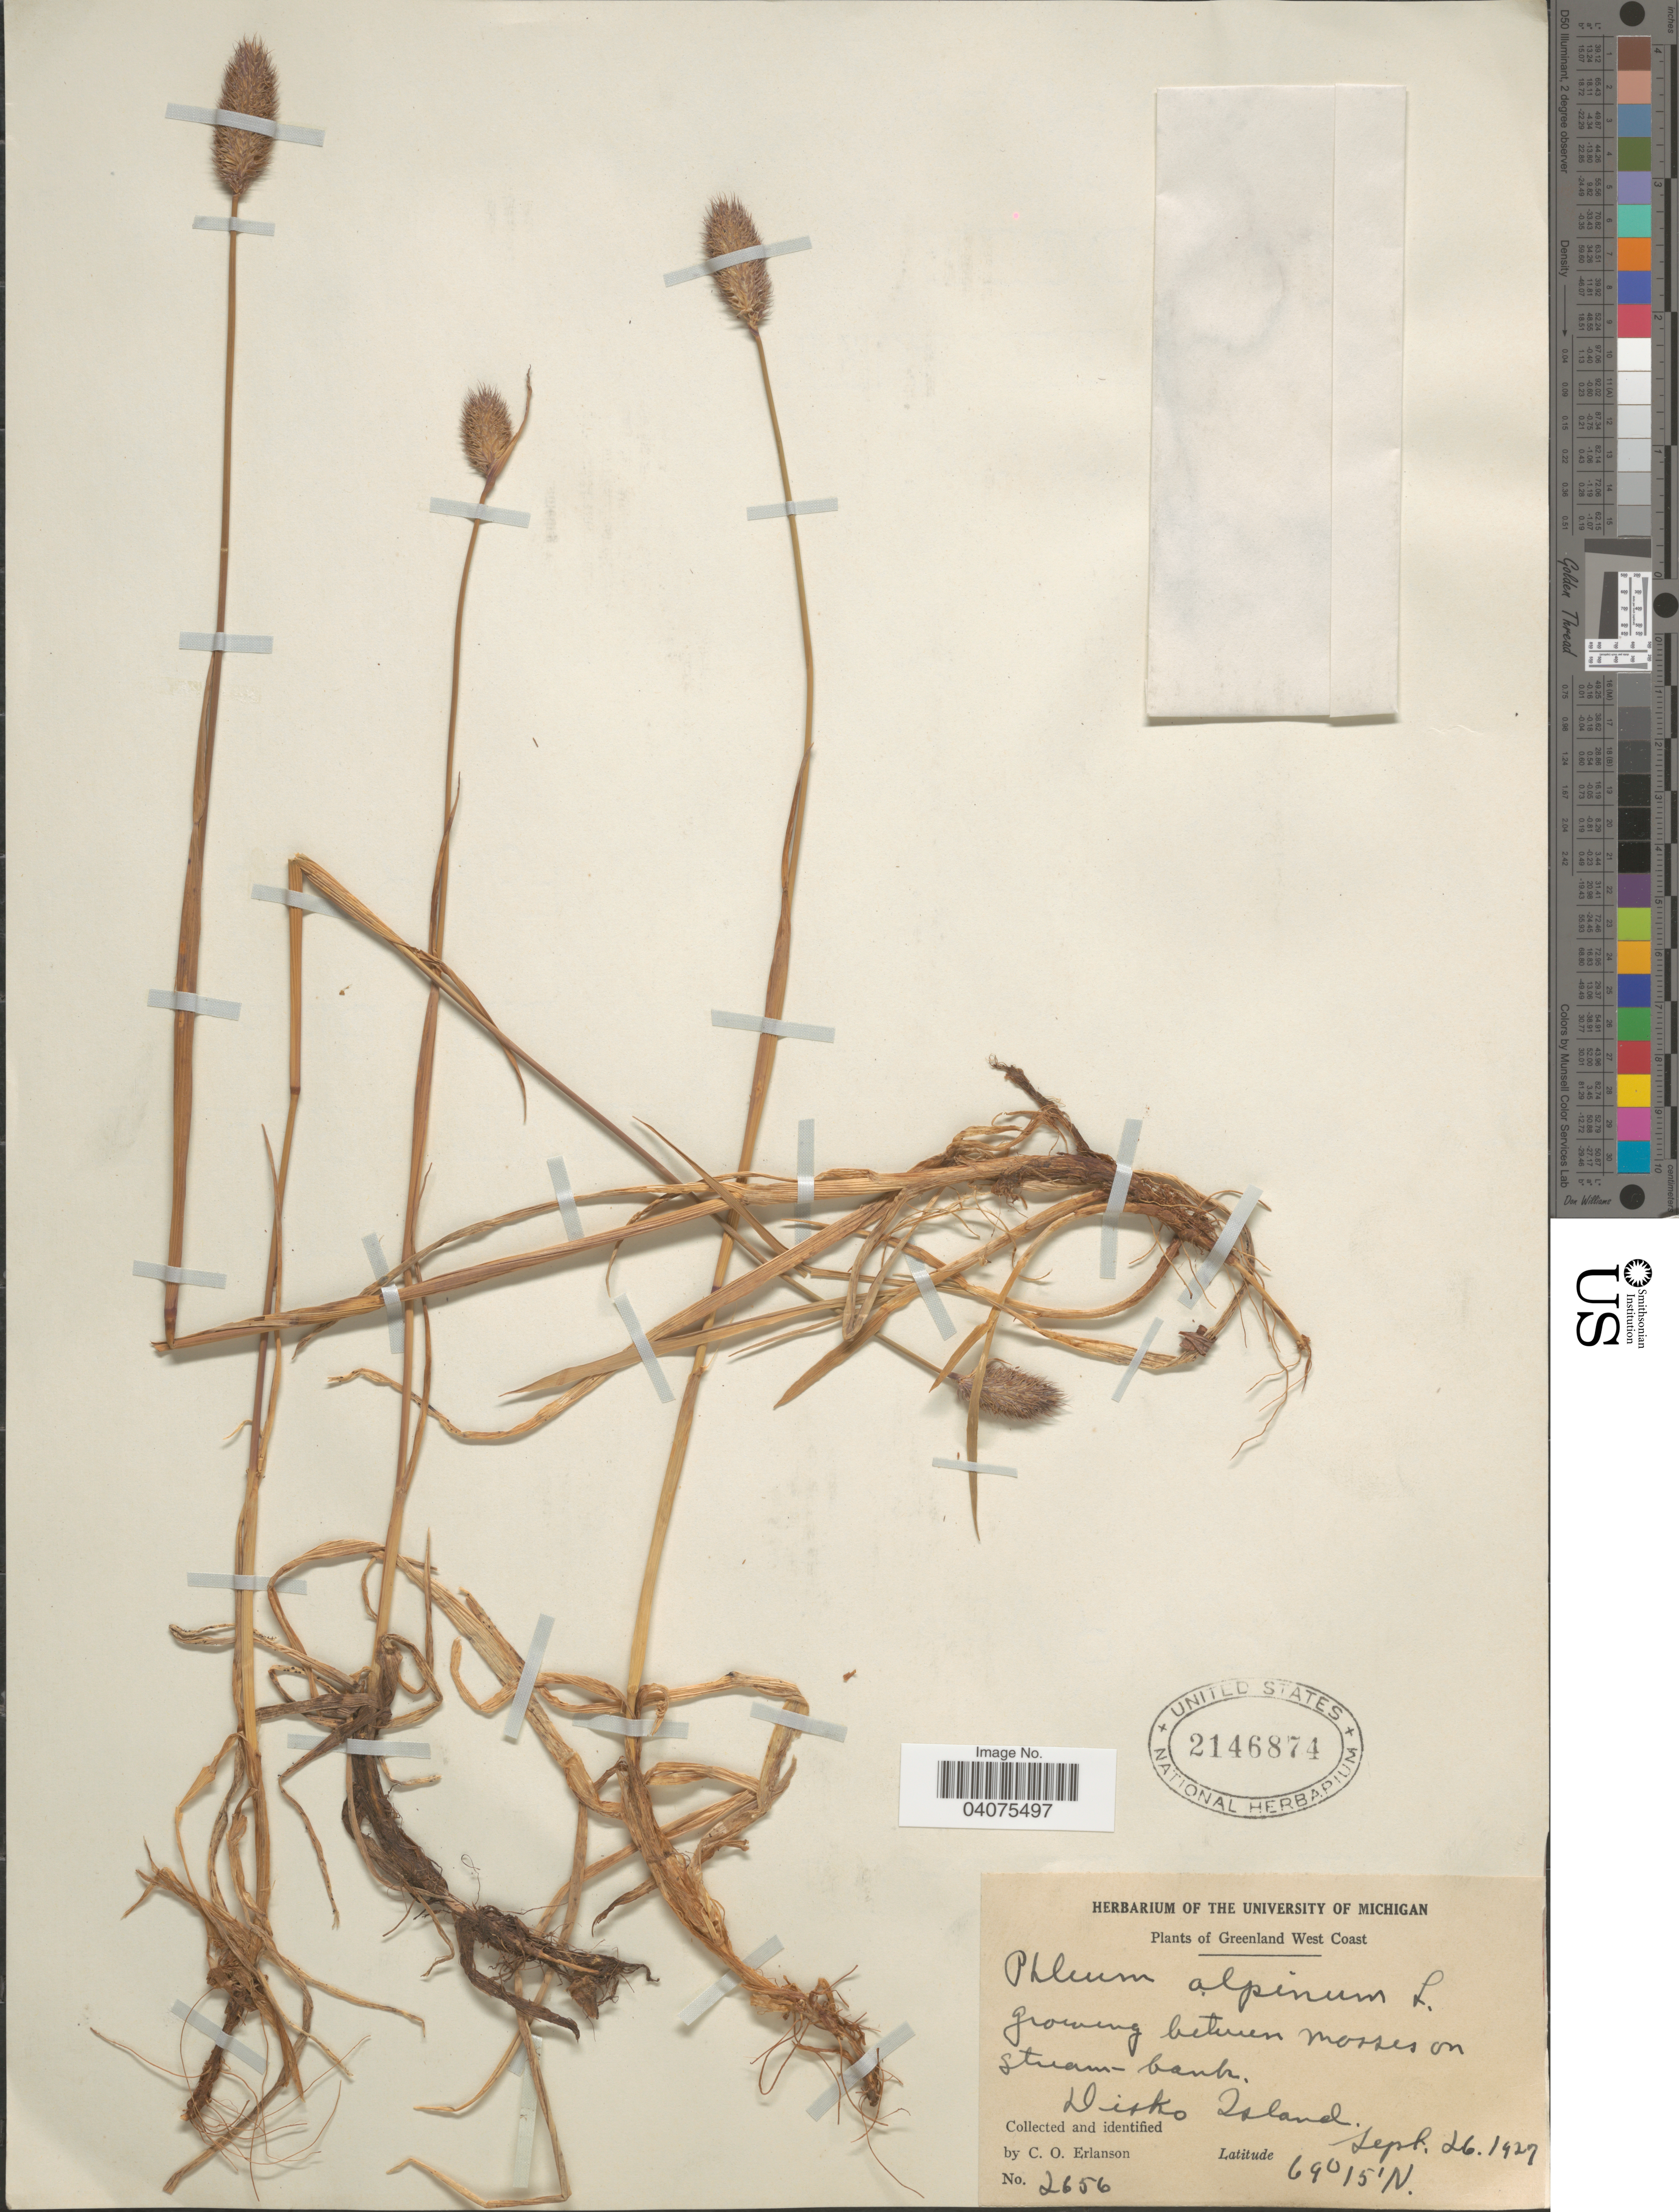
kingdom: Plantae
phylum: Tracheophyta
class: Liliopsida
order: Poales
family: Poaceae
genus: Phleum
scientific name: Phleum alpinum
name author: L.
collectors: C. O. Erlanson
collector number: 2656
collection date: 1927-09-26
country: Greenland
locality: Greenland West Coast. Between mosses on stream-bank. Disko Island.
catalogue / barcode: US 2146874